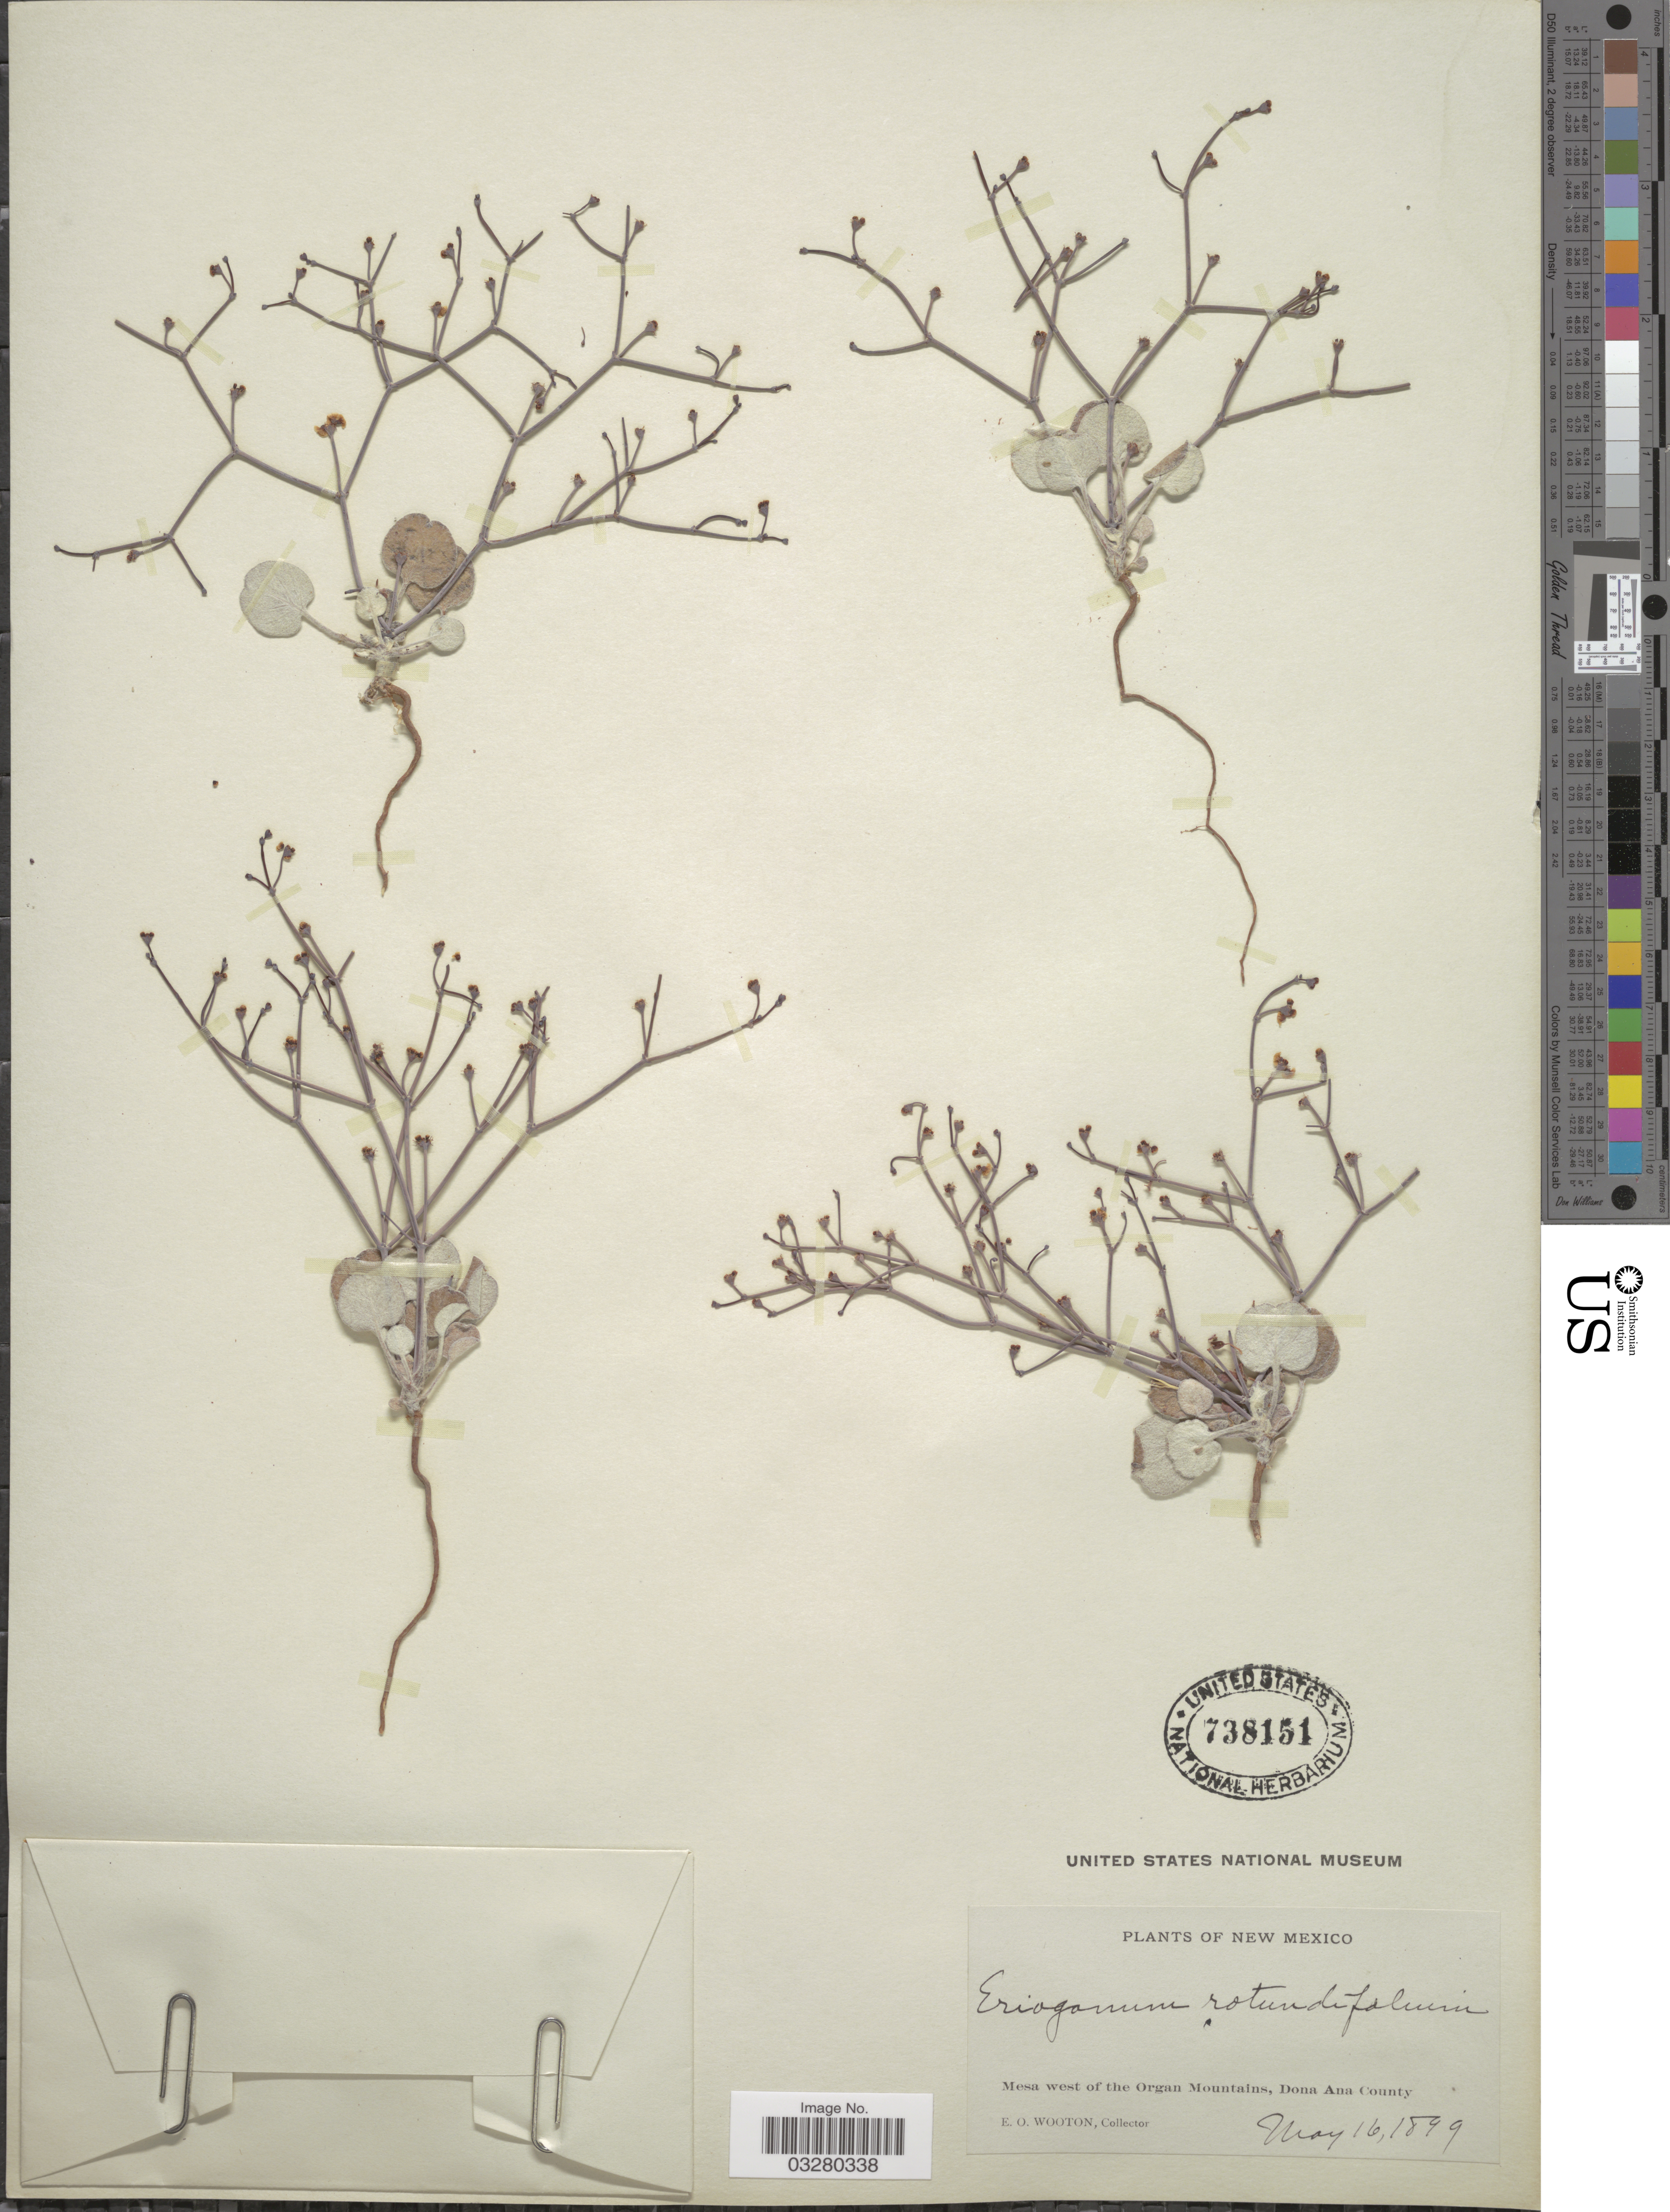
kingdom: Plantae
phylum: Tracheophyta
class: Magnoliopsida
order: Caryophyllales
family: Polygonaceae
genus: Eriogonum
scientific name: Eriogonum rotundifolium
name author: Benth. in DC.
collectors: E. O. Wooton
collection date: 1899-05-16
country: United States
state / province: New Mexico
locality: Mesa west of the Organ Mountains, Dona Ana County.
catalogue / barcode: US 738151